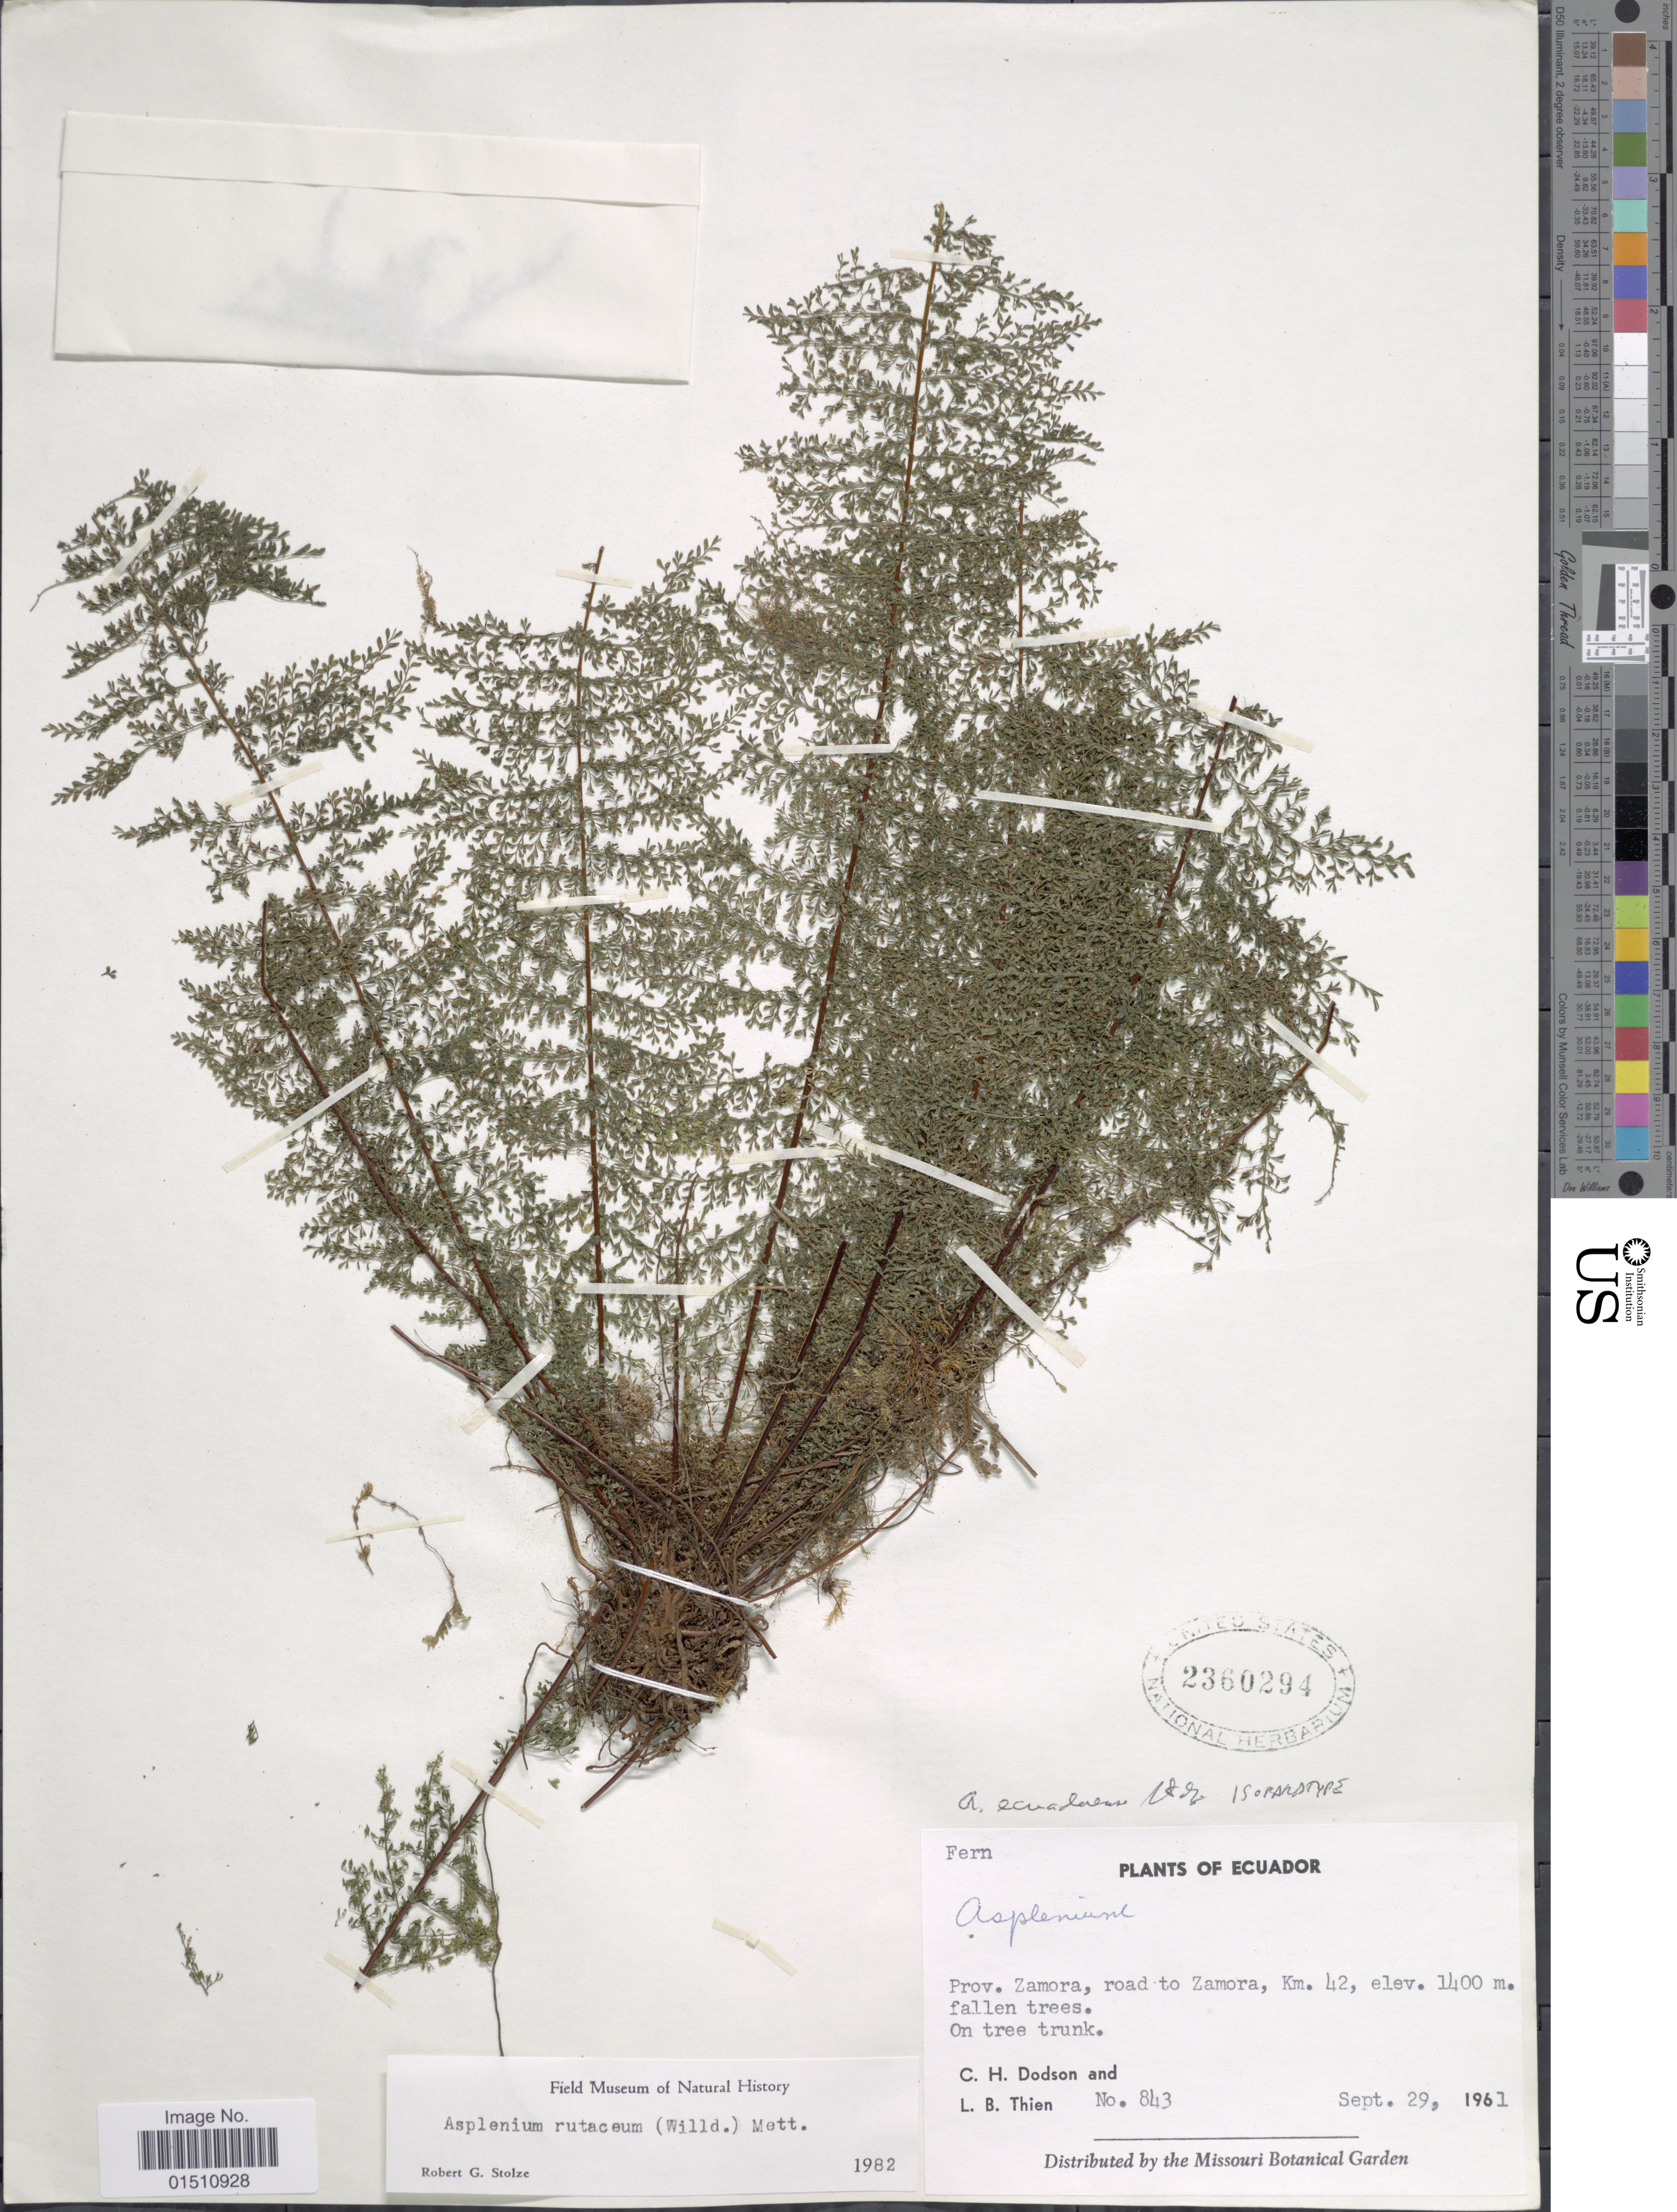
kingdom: Plantae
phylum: Tracheophyta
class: Polypodiopsida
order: Polypodiales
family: Aspleniaceae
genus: Asplenium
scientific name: Asplenium ecuadorense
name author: Stolze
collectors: C. H. Dodson & L. Thien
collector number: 842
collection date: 1961-09-29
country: Ecuador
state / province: Zamora-Chinchipe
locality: Ecuador, Pro. Zamora, road to Zamora, Km. 42.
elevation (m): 1400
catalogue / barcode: US 2360294